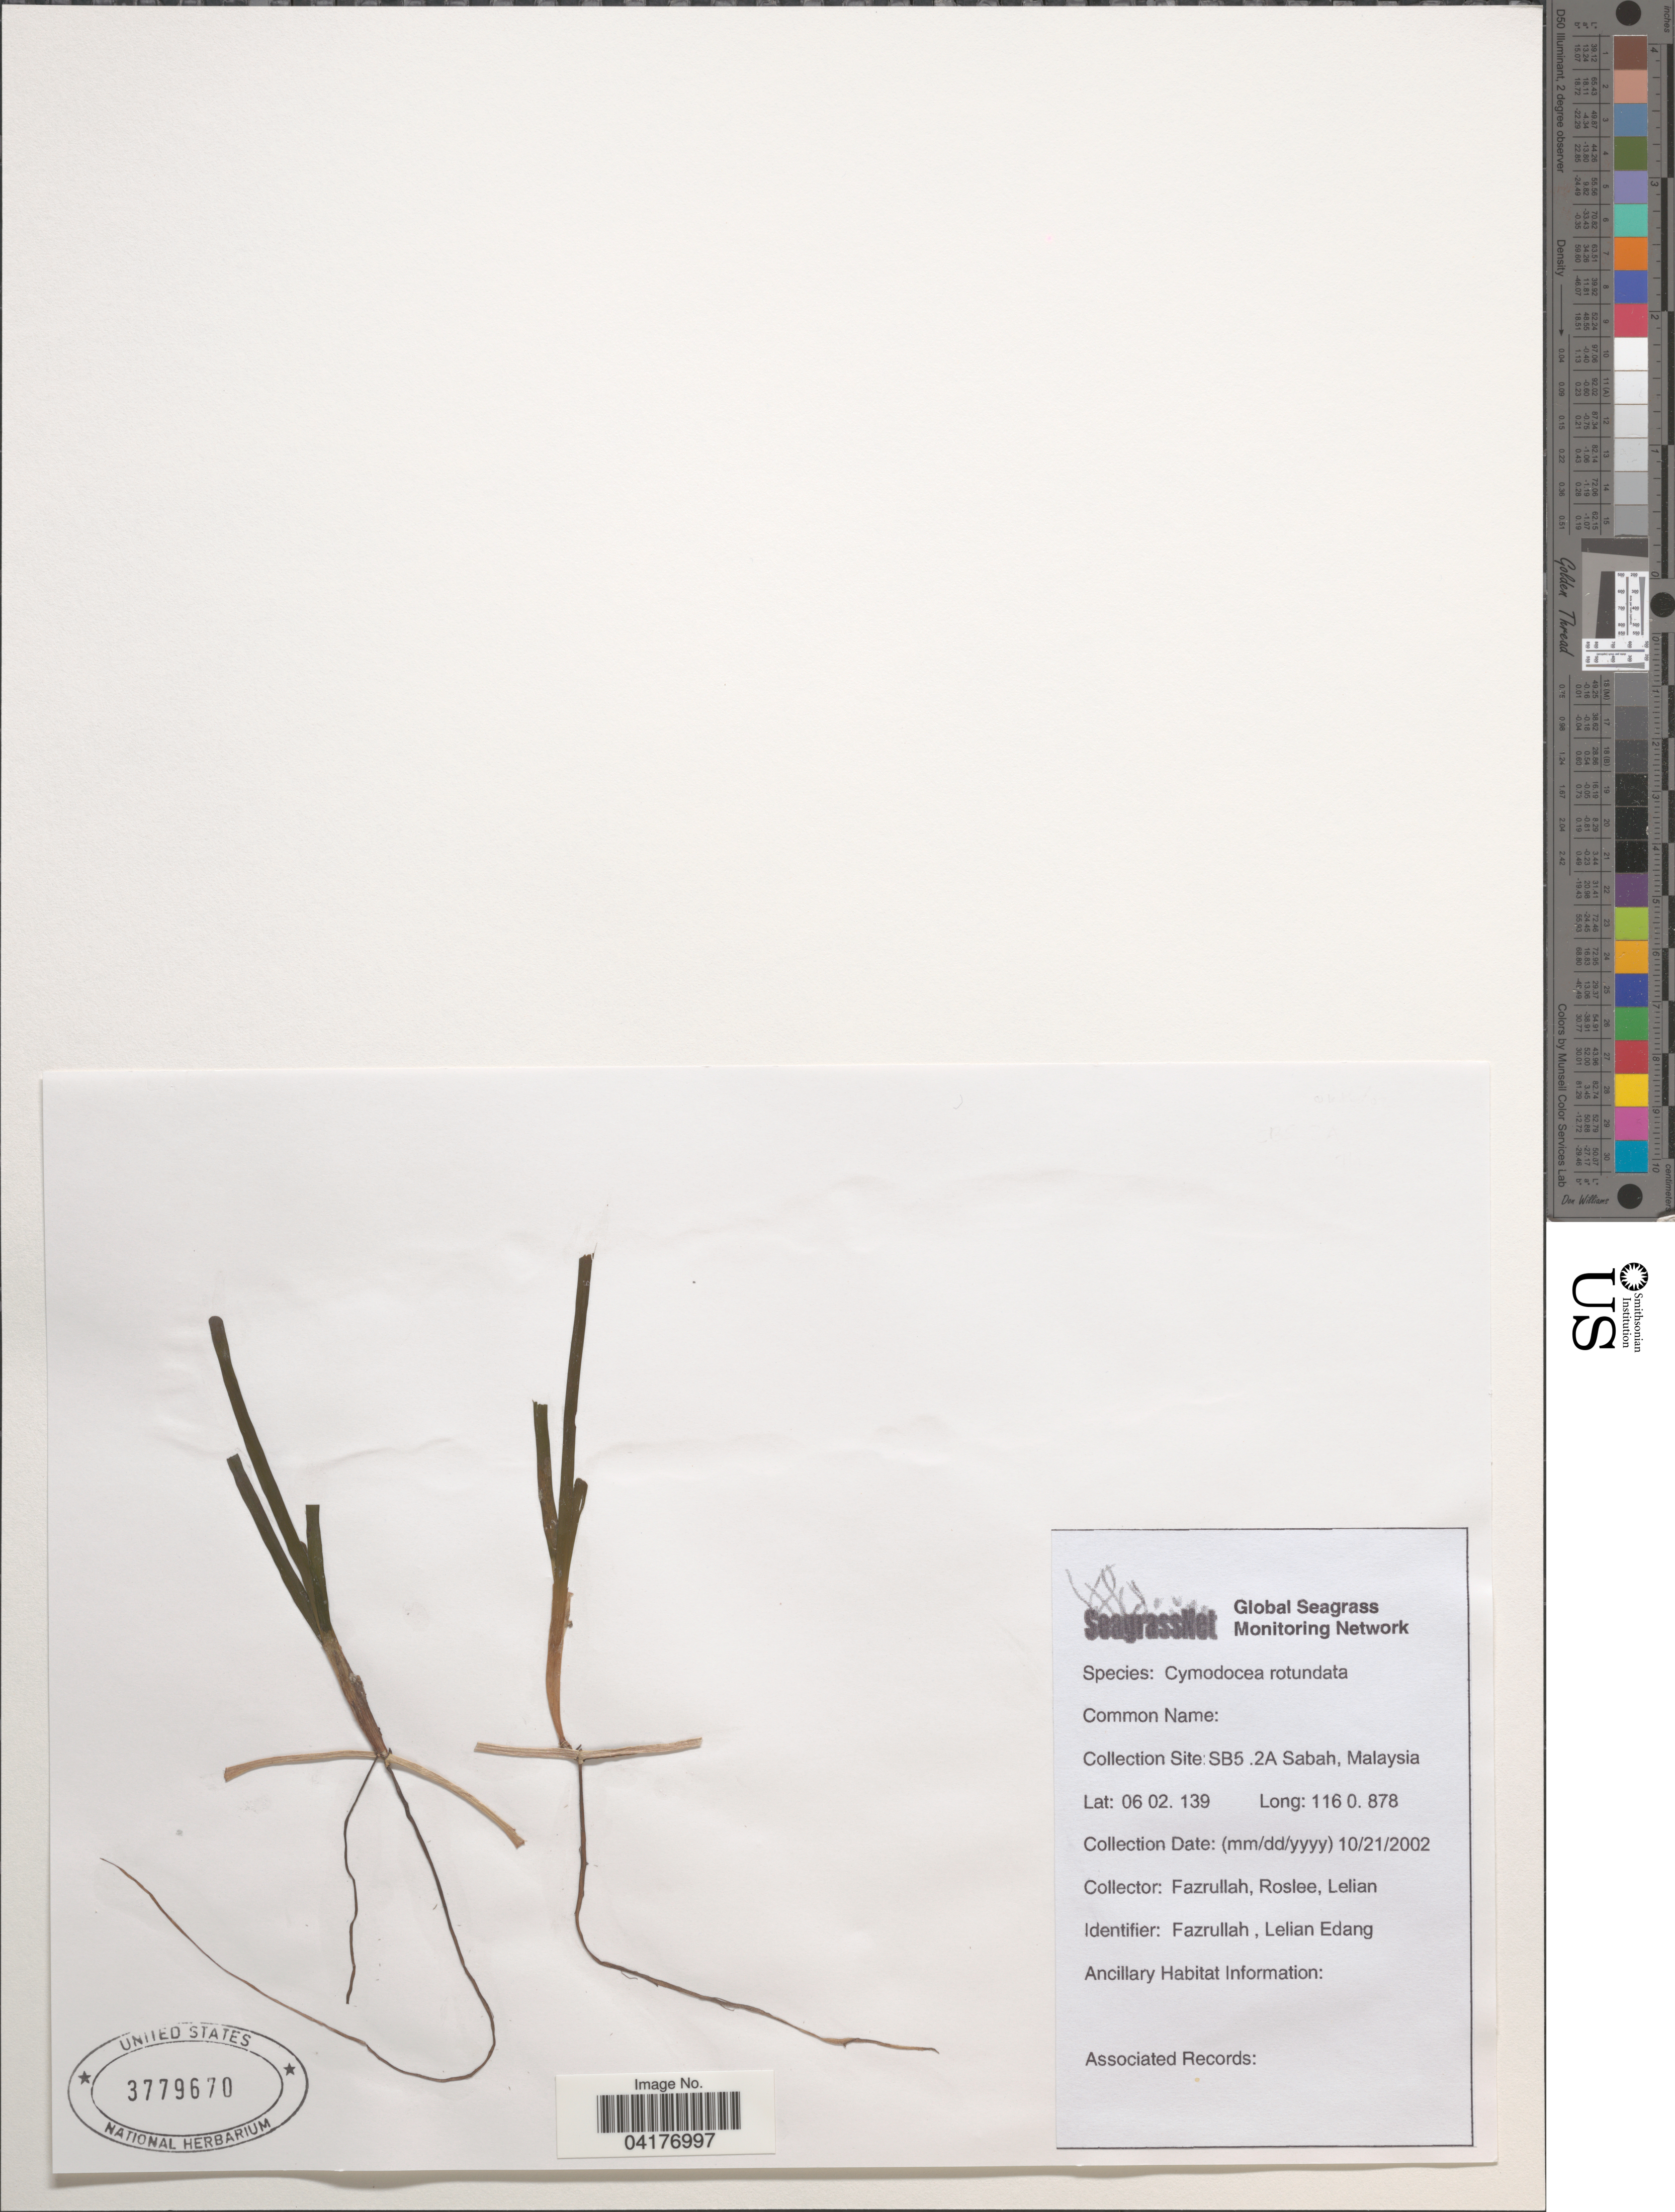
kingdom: Plantae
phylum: Tracheophyta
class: Liliopsida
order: Alismatales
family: Cymodoceaceae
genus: Cymodocea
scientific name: Cymodocea rotundata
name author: Asch. & Schweinf.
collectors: Fazrullah, Roslee & Lelian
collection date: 2002-10-21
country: Malaysia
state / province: Sabah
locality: Collection Site: SB5.2A Sabah, Malaysia.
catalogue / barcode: US 3779670